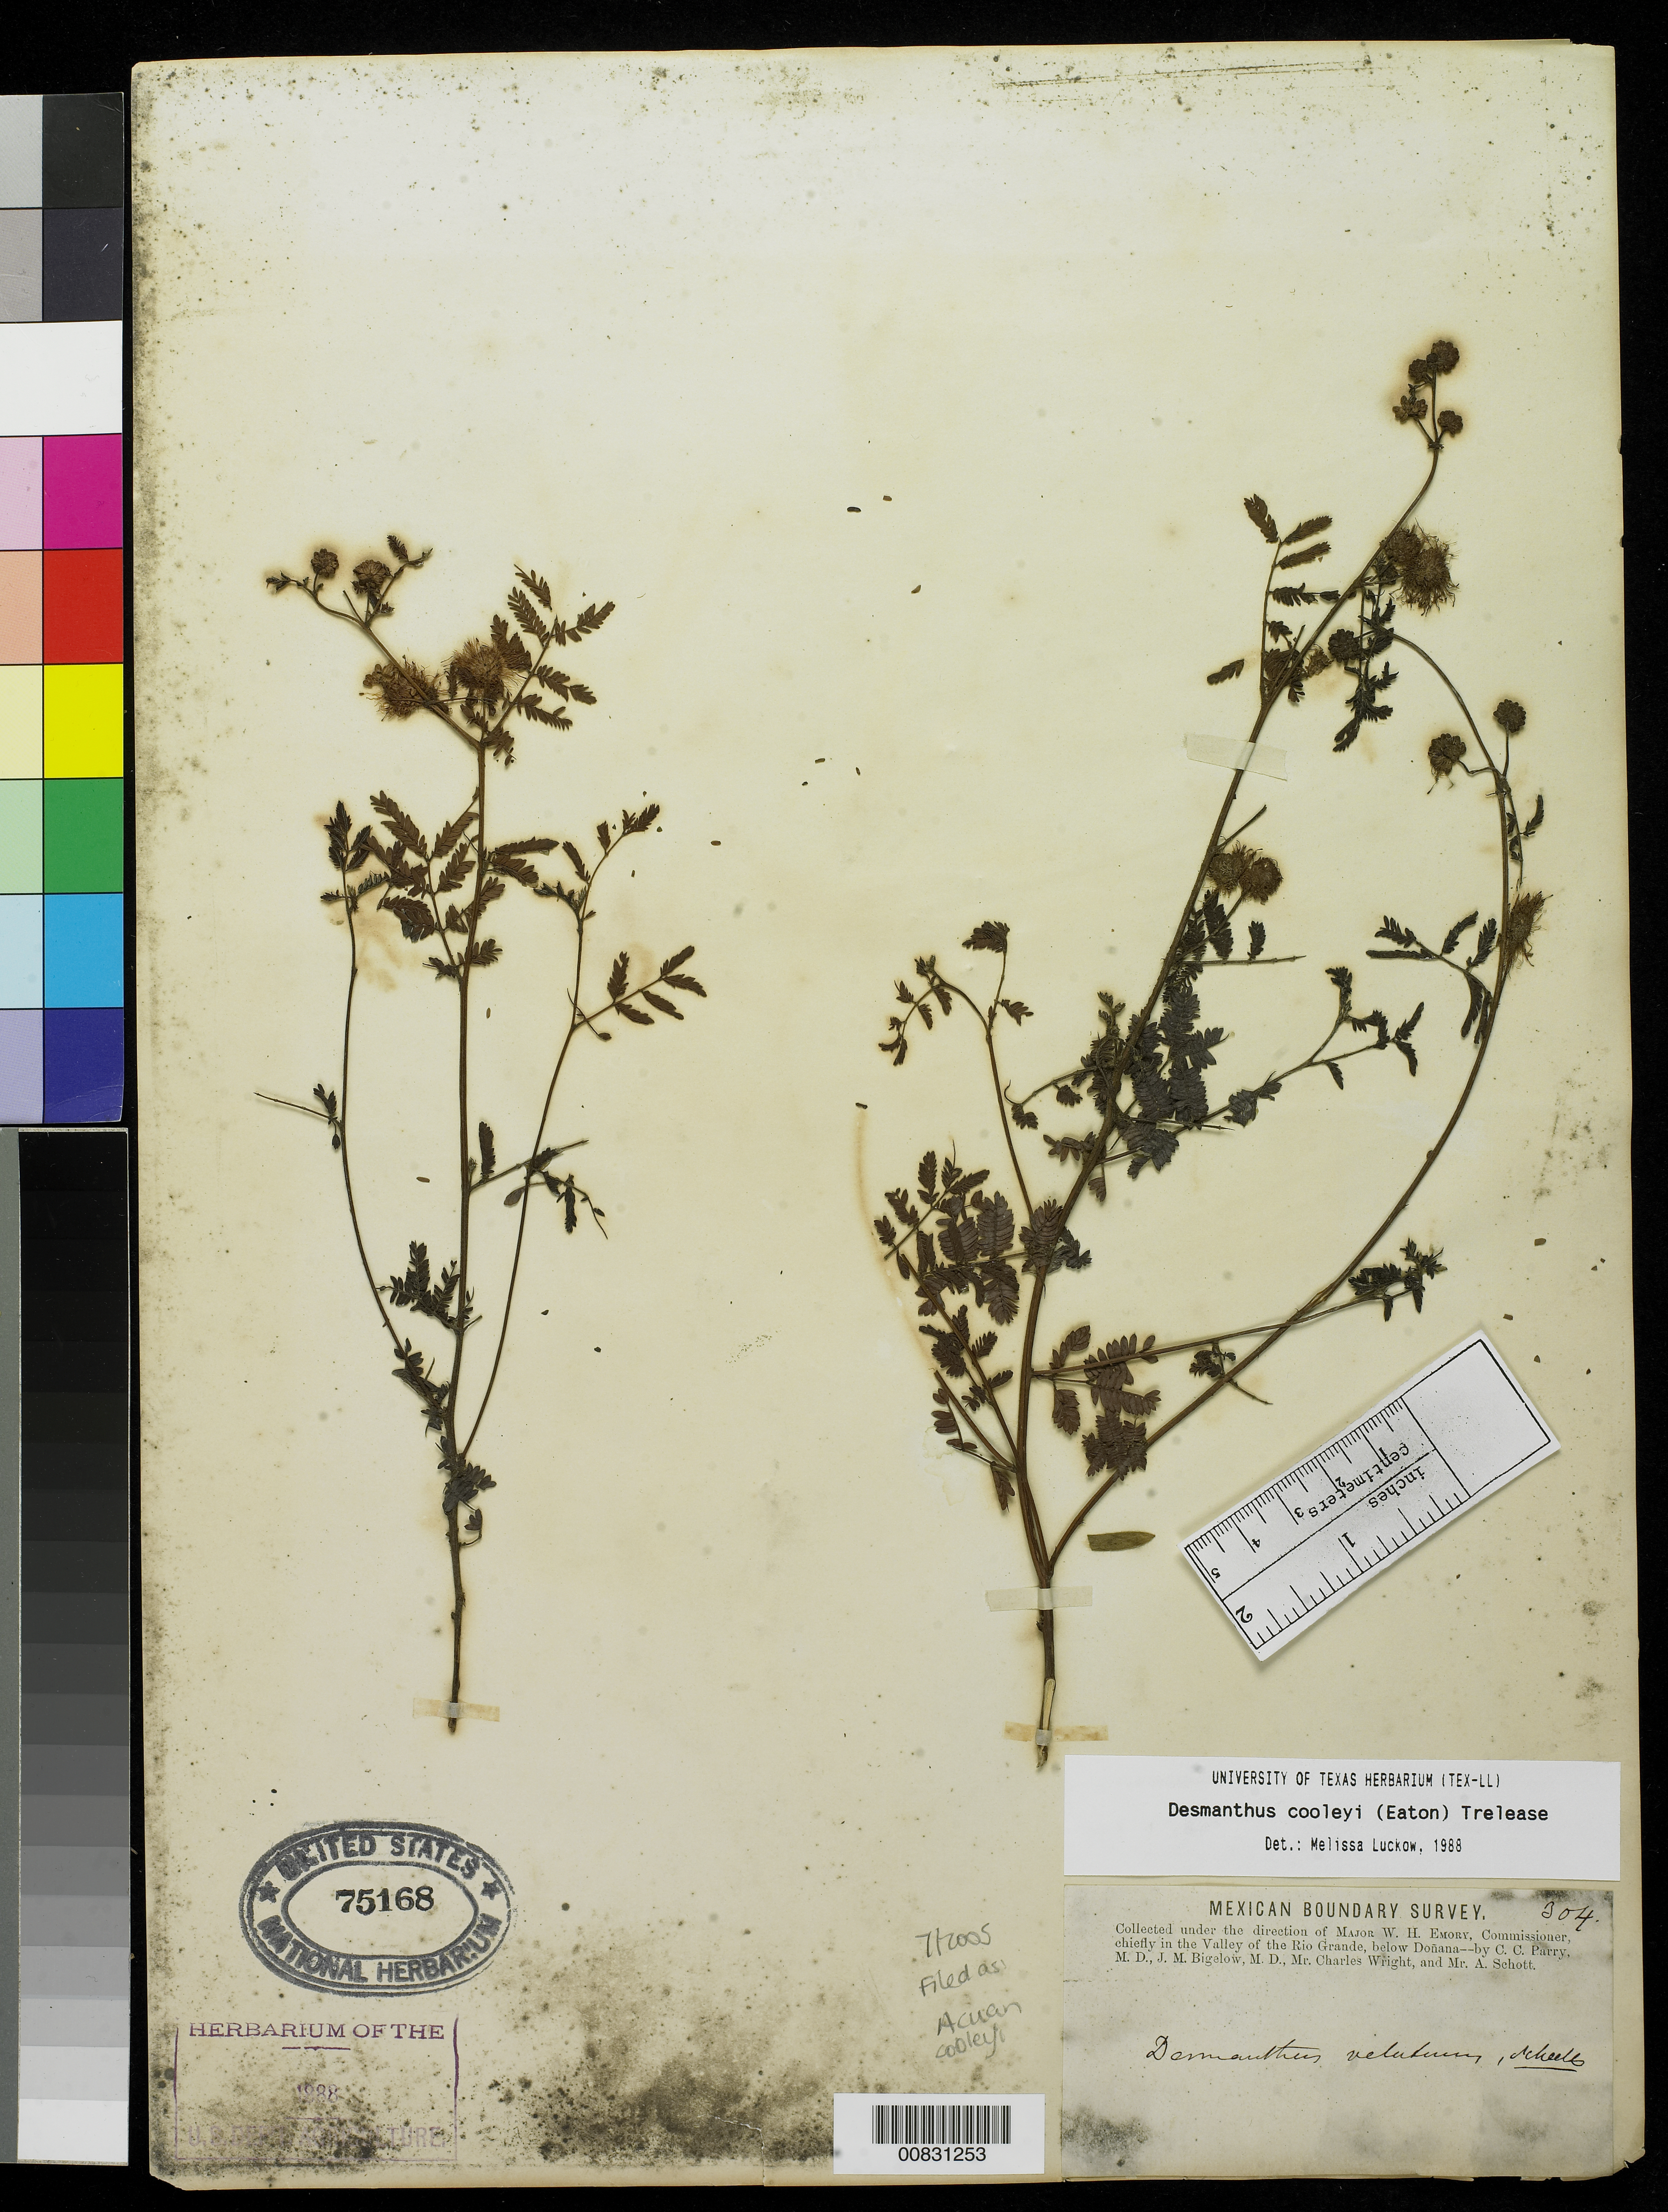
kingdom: Plantae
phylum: Tracheophyta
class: Magnoliopsida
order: Fabales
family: Fabaceae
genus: Desmanthus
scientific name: Desmanthus cooleyi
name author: (Eaton) Trel.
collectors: C. C. Parry, J. M. Bigelow, C. Wright & A. C. V. Schott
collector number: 304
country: United States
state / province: New Mexico / Texas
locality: Valley of the Rio Grande, below Doñana.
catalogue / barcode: US 75168